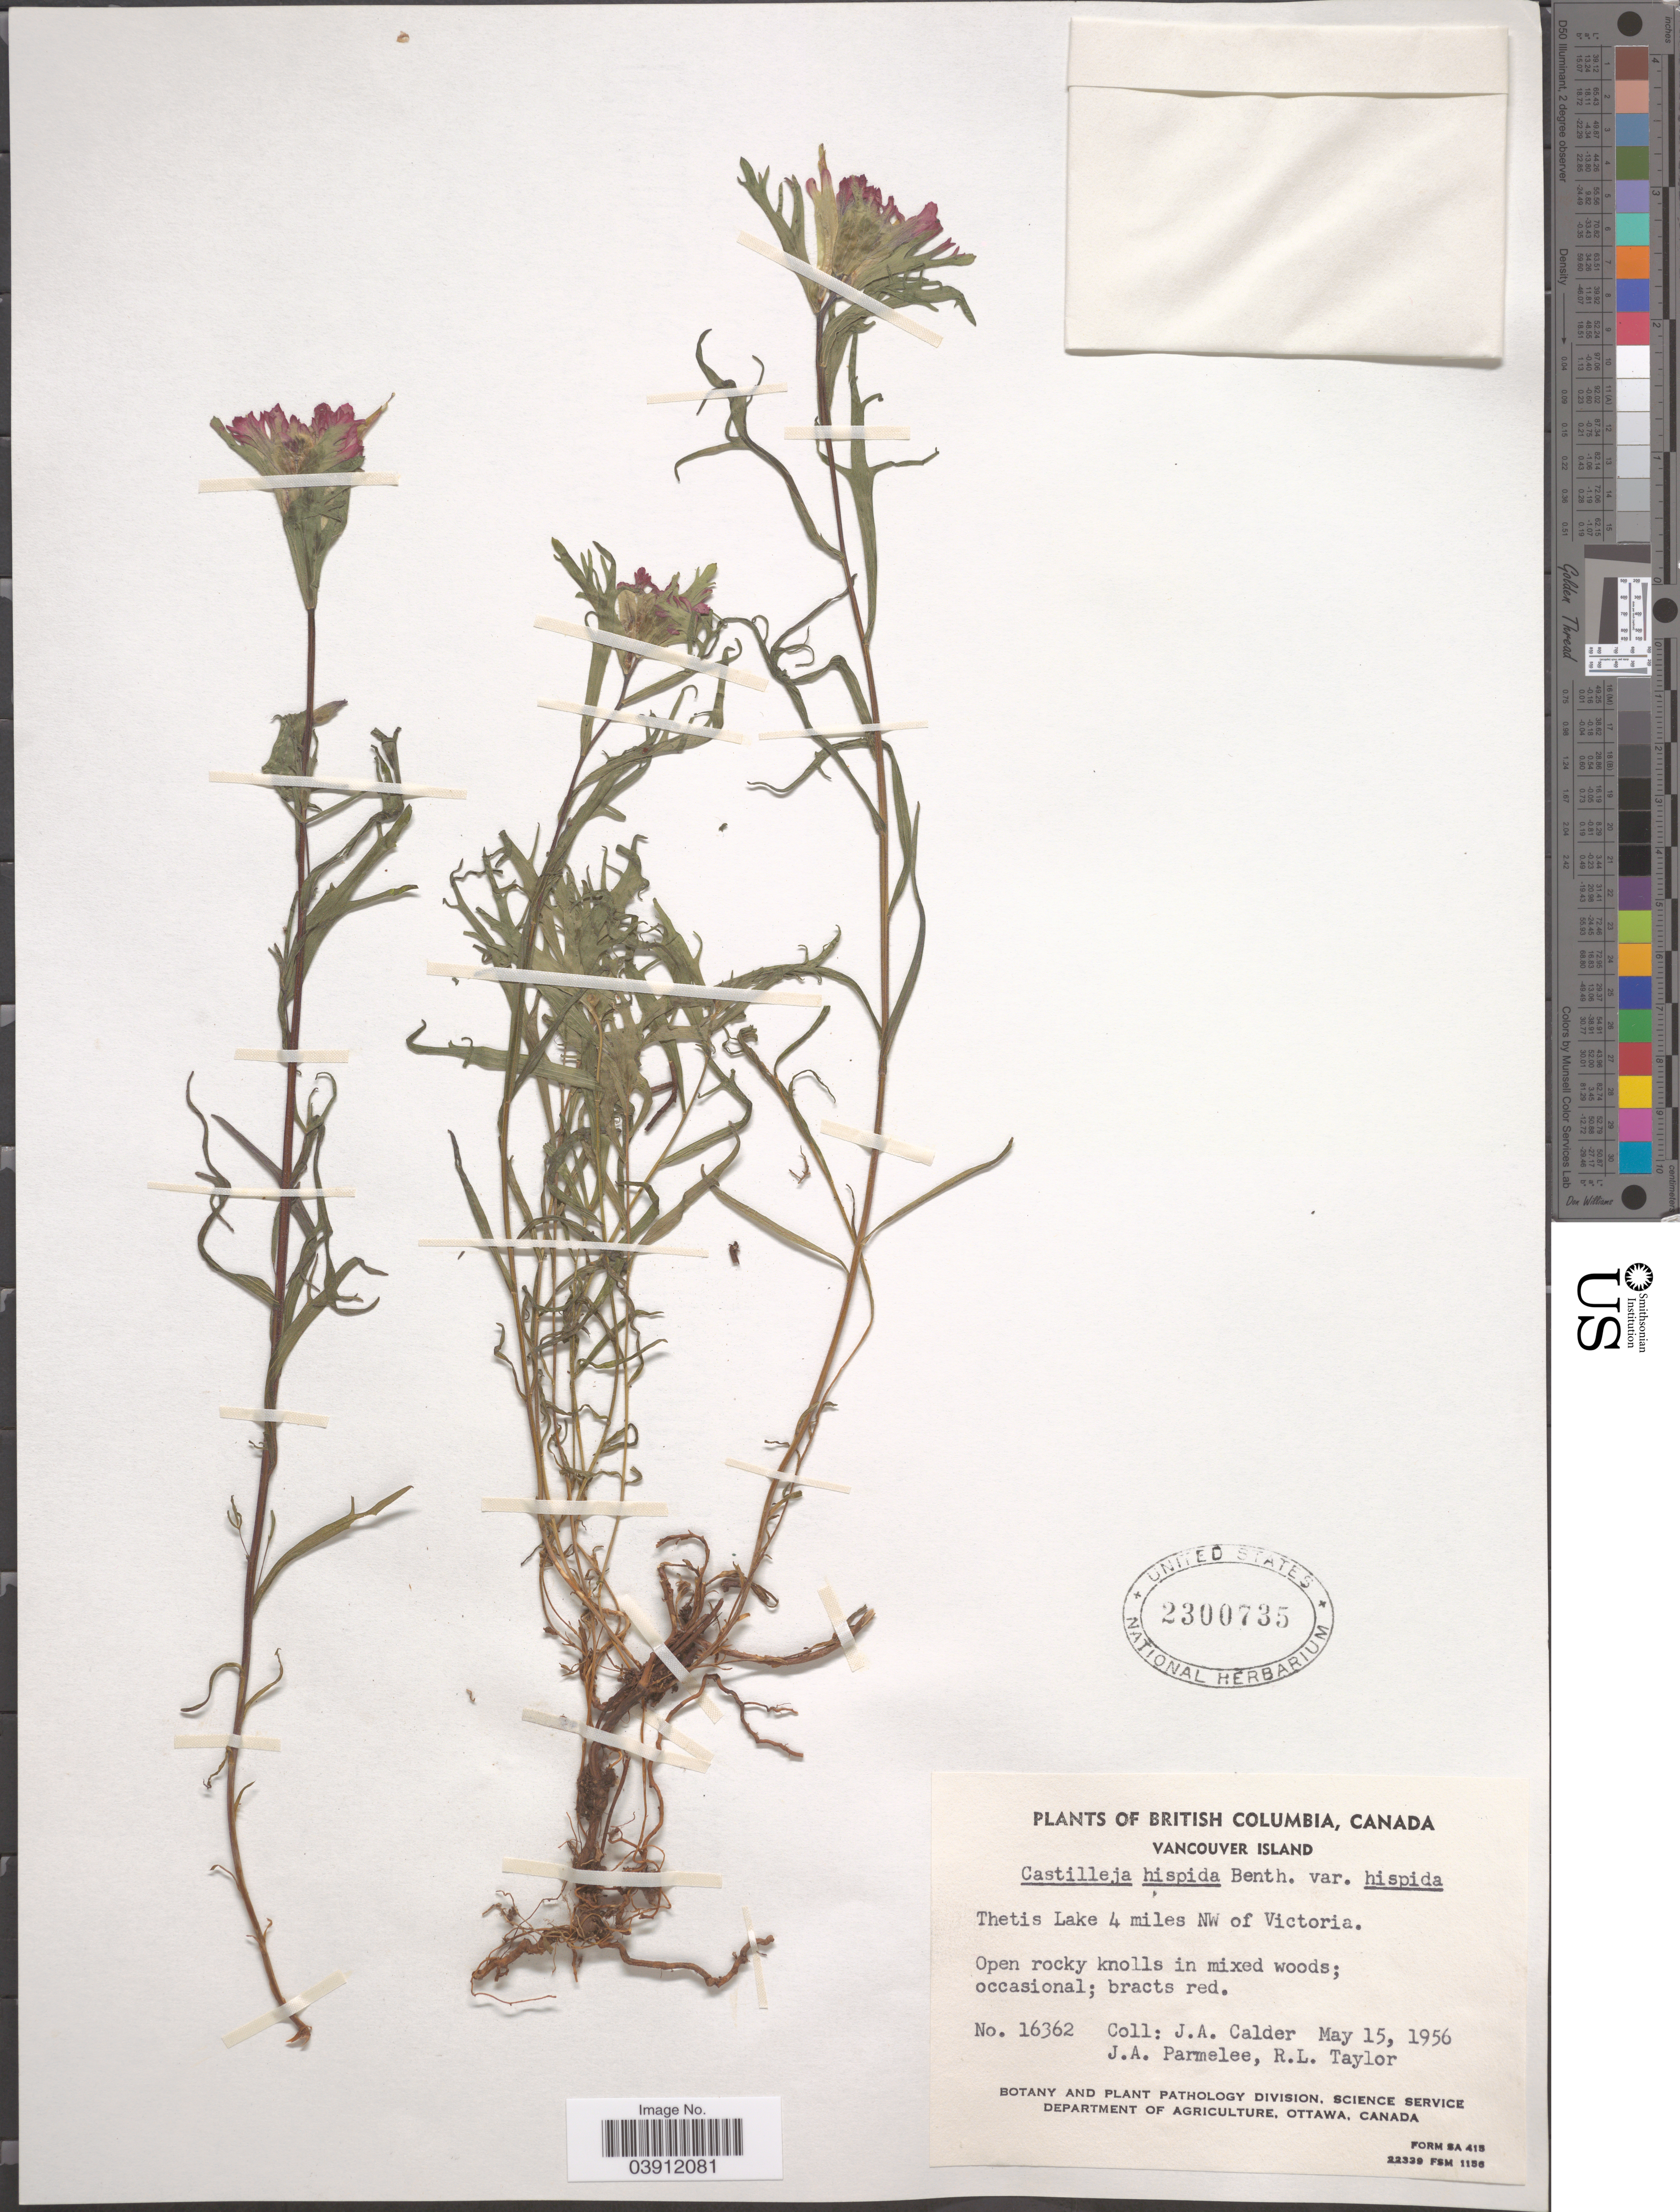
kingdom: Plantae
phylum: Tracheophyta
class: Magnoliopsida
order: Lamiales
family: Orobanchaceae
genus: Castilleja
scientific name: Castilleja hispida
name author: Benth. ex Hook.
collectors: J. A. Calder, J. A. Parmelee & R. Taylor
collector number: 16362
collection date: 1956-05-15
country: Canada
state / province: British Columbia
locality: Vancouver Island. Thetis Lake 4 miles NW of Victoria.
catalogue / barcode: US 2300735